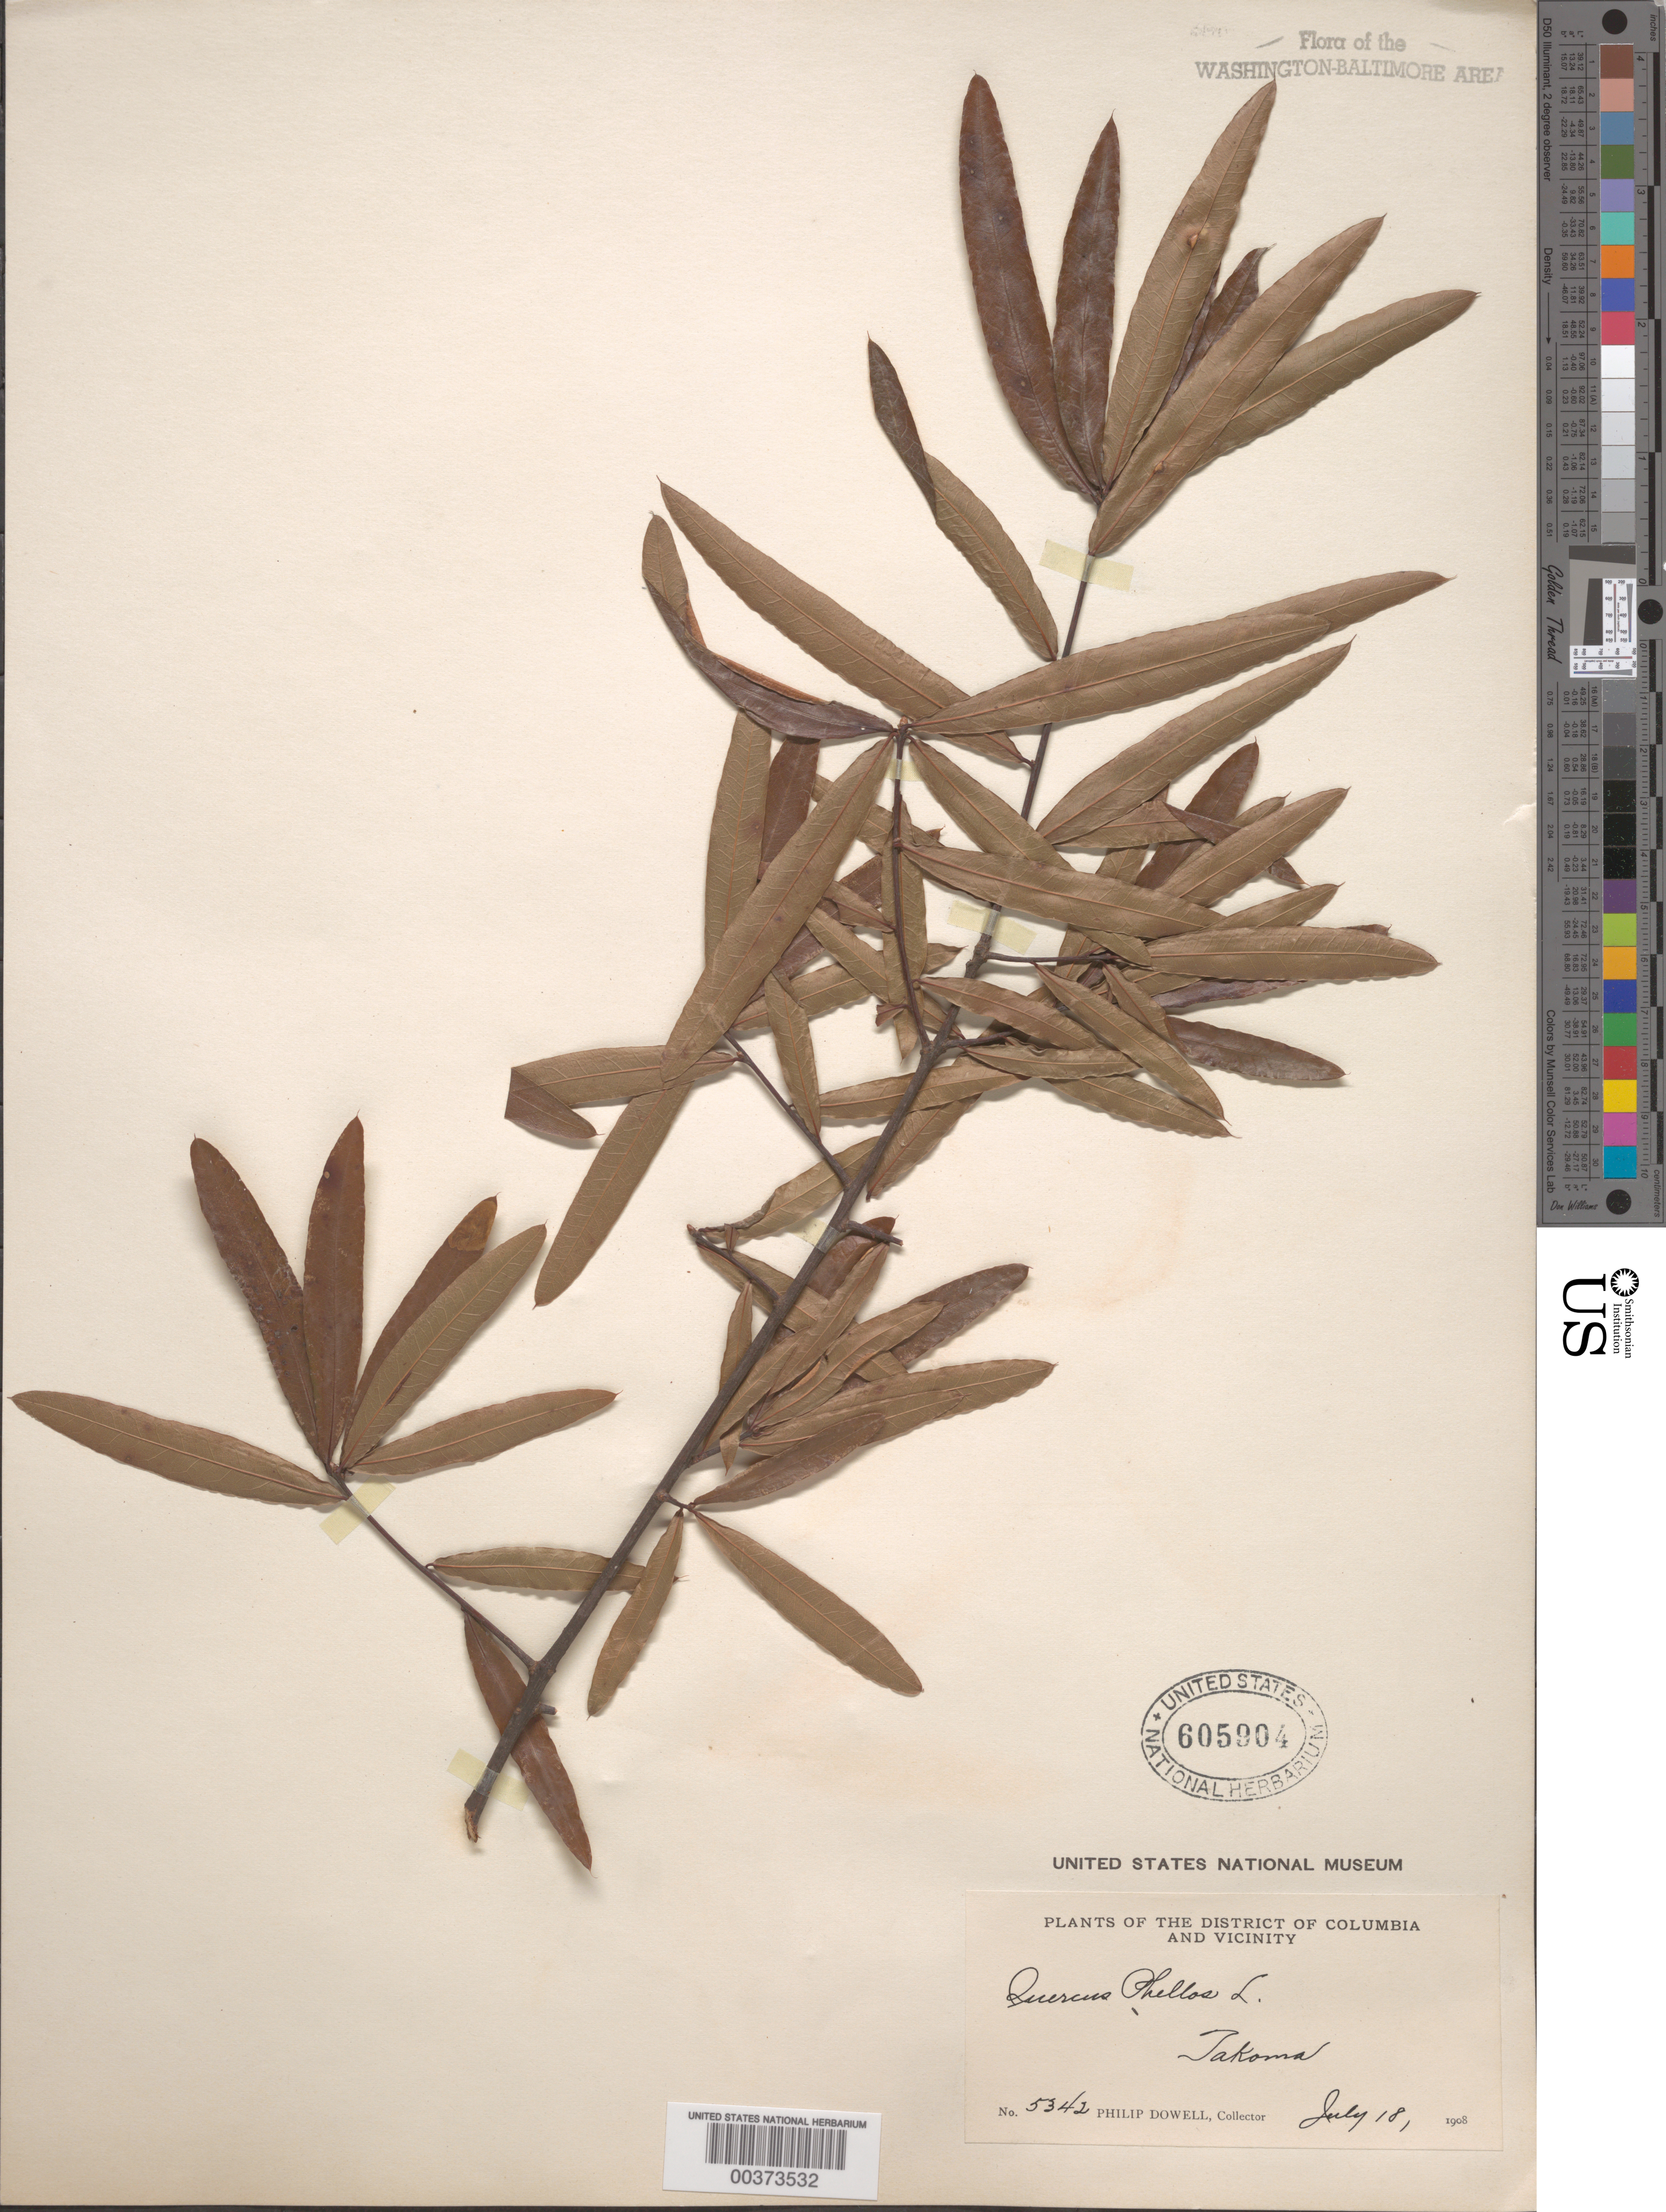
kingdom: Plantae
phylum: Tracheophyta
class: Magnoliopsida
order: Fagales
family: Fagaceae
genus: Quercus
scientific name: Quercus phellos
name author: L.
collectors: P. Dowell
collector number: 5342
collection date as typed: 18 Jul 1908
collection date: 1908-07-18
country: United States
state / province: District of Columbia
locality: Takoma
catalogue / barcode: US 605904